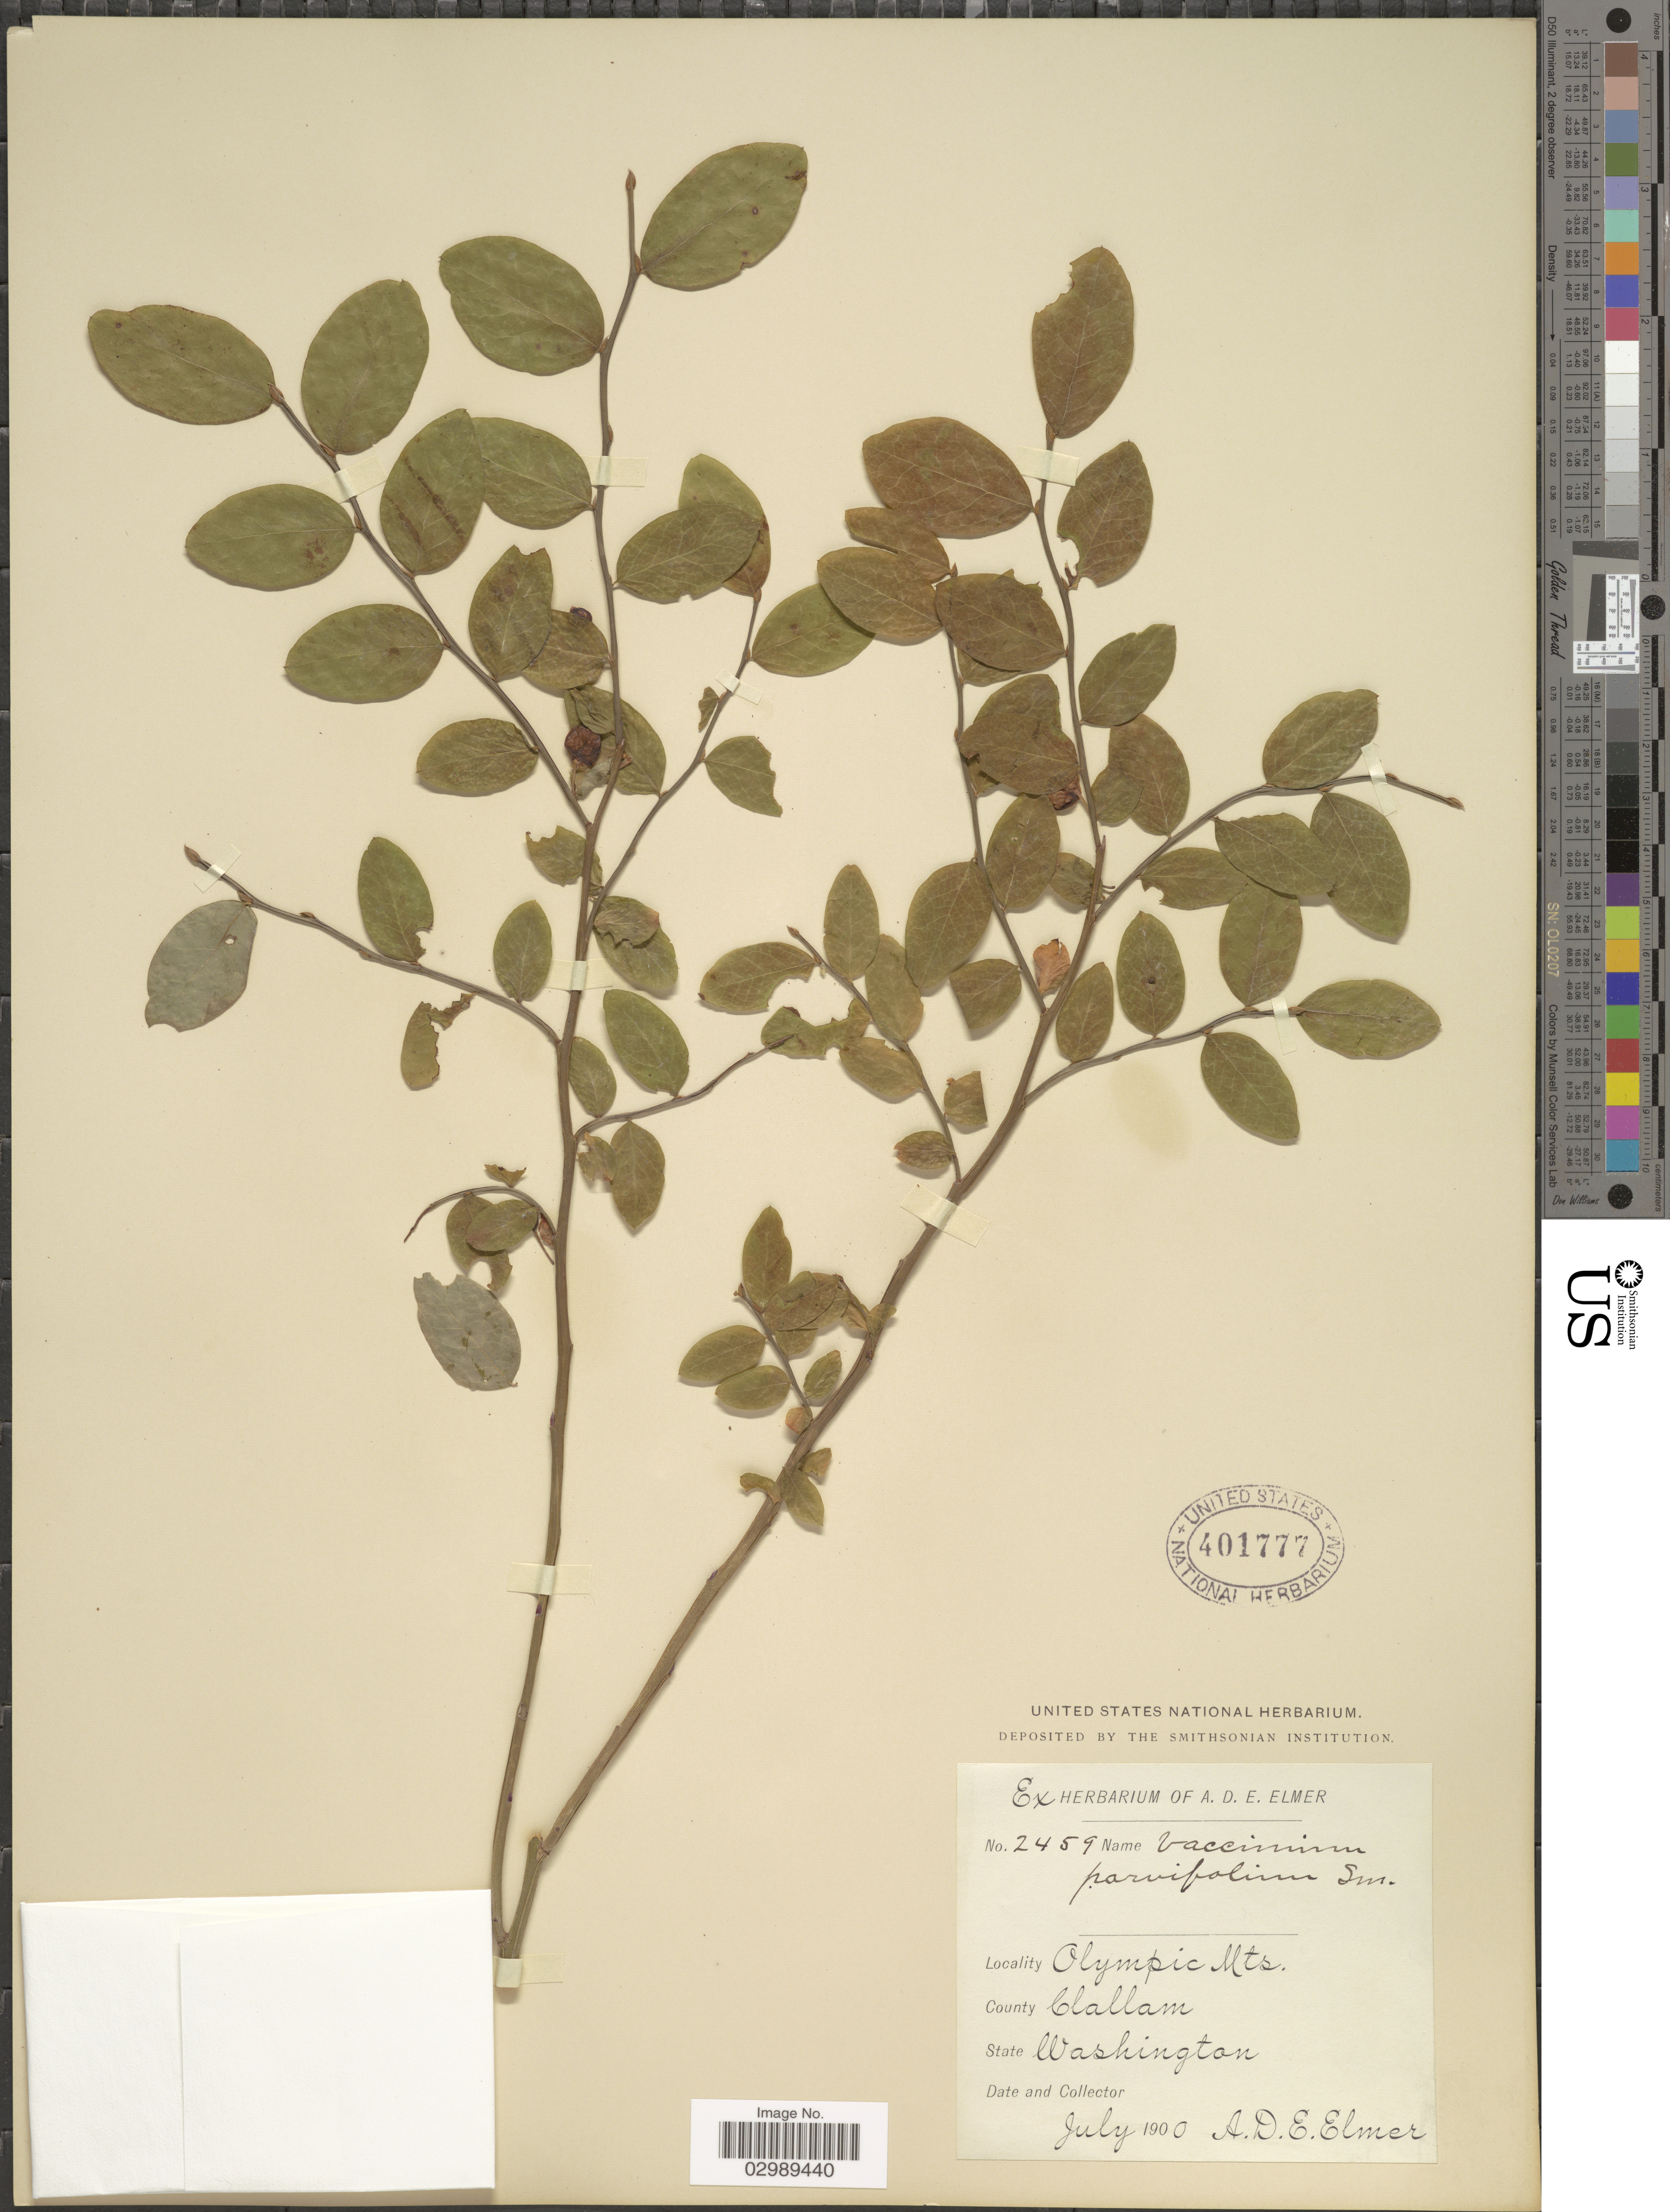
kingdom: Plantae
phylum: Tracheophyta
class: Magnoliopsida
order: Ericales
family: Ericaceae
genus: Vaccinium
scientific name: Vaccinium parvifolium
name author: Small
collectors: A. D. E. Elmer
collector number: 2459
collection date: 1900-07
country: United States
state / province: Washington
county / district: Clallam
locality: Olympic Mts., County Clallam.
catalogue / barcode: US 401777